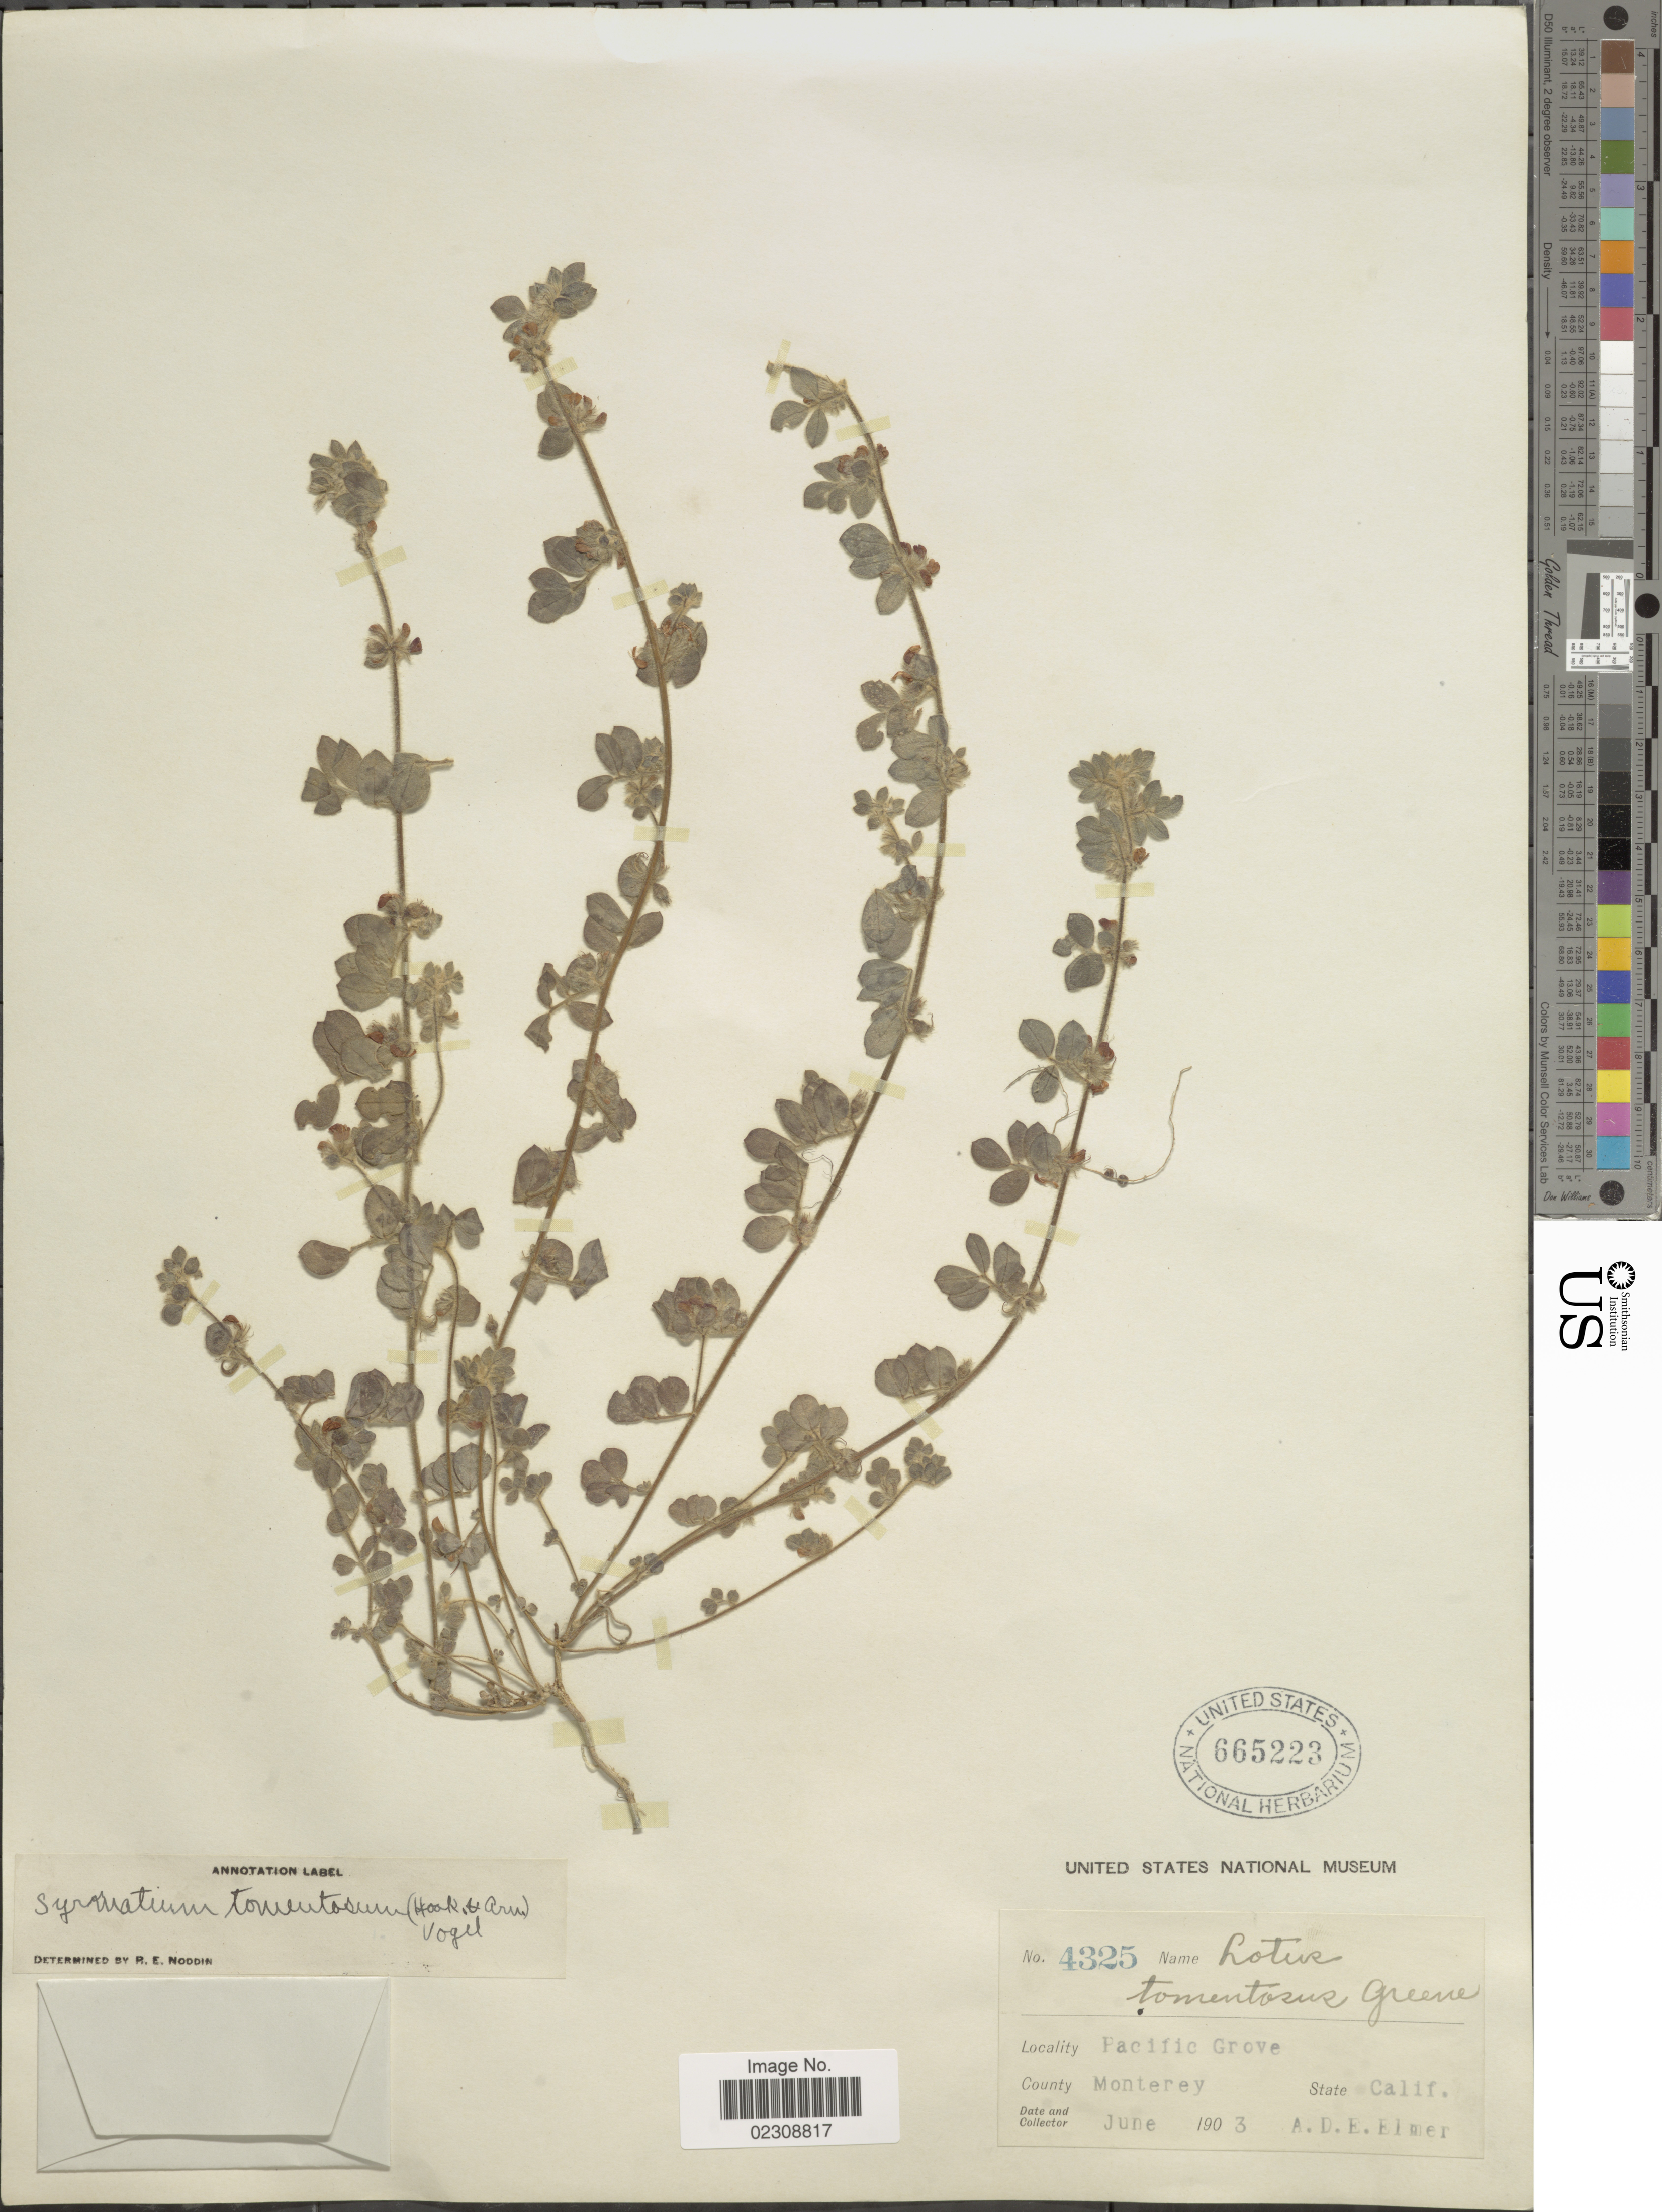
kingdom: Plantae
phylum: Tracheophyta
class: Magnoliopsida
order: Fabales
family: Fabaceae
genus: Syrmatium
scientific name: Syrmatium tomentosum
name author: (Hook. & Arn.) Vogel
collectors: A. D. E. Elmer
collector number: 4325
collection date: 1903-06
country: United States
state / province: California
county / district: Monterey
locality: Pacific Grove. County Monterey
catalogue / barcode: US 665223